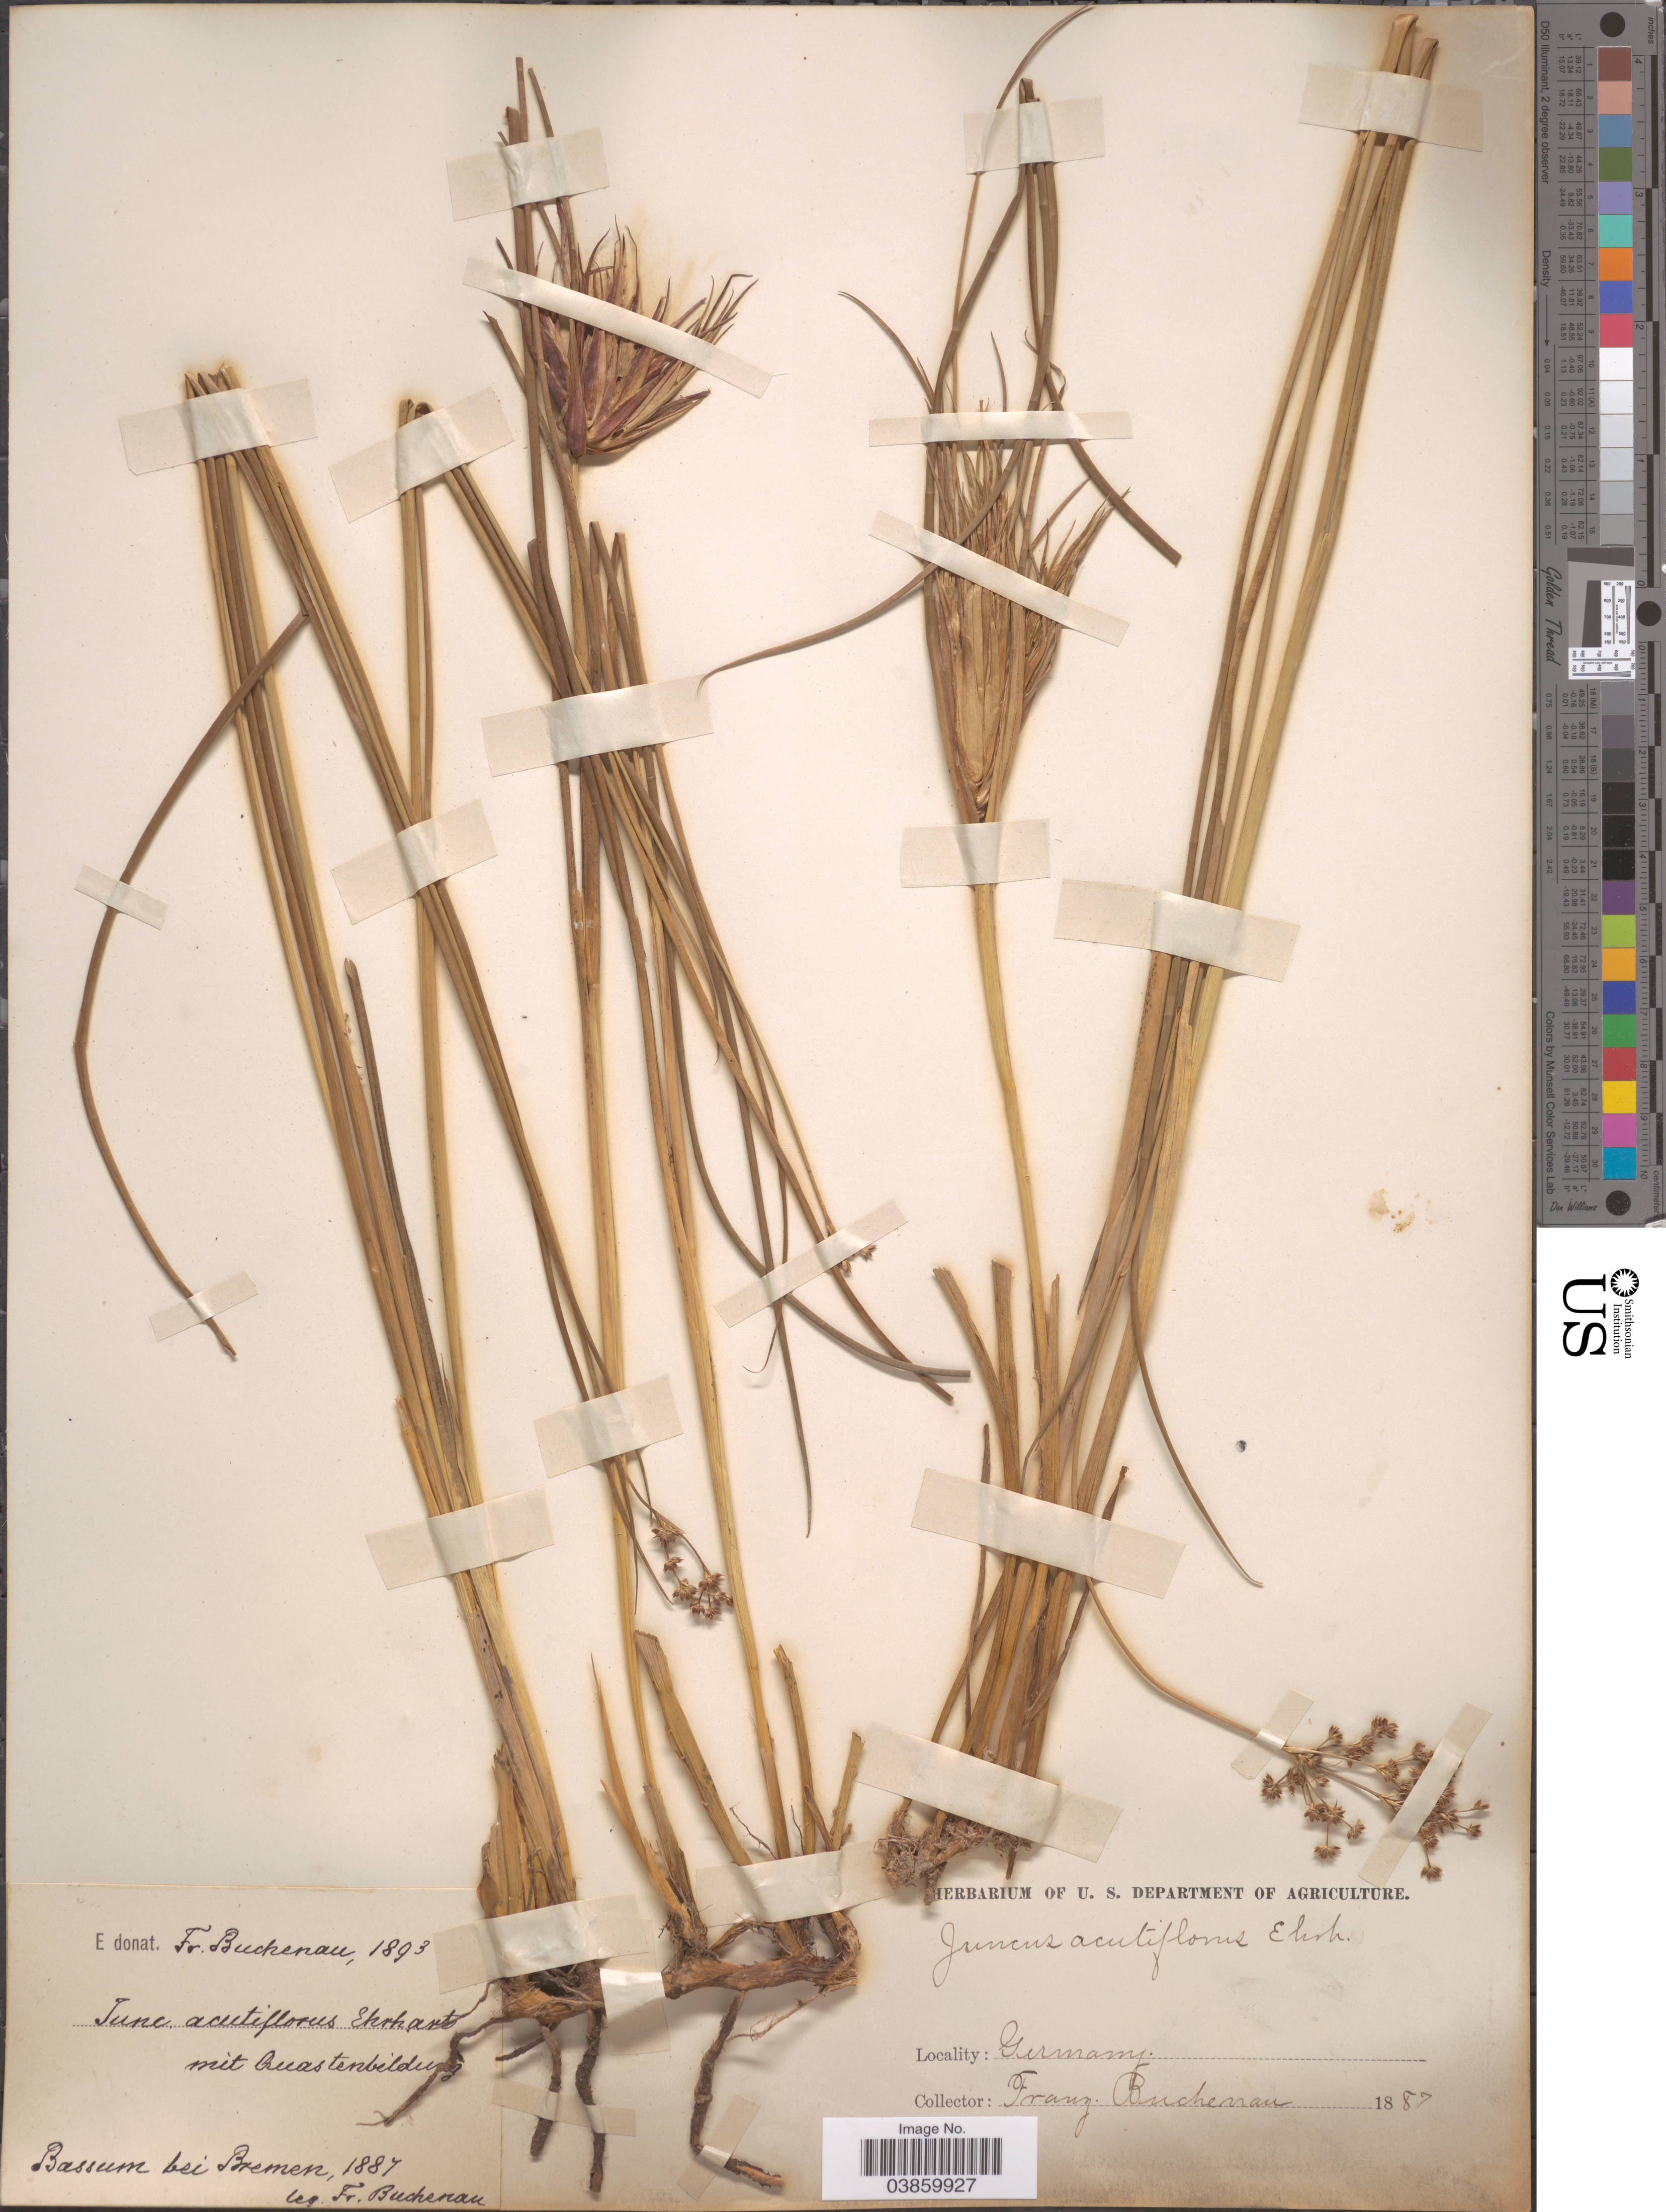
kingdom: Plantae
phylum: Tracheophyta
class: Liliopsida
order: Poales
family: Juncaceae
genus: Juncus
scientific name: Juncus acutiflorus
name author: Ehrh. ex Hoffm.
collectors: F. Buchenau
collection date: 1887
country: Germany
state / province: Bremen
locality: Bassum bei Bremem.